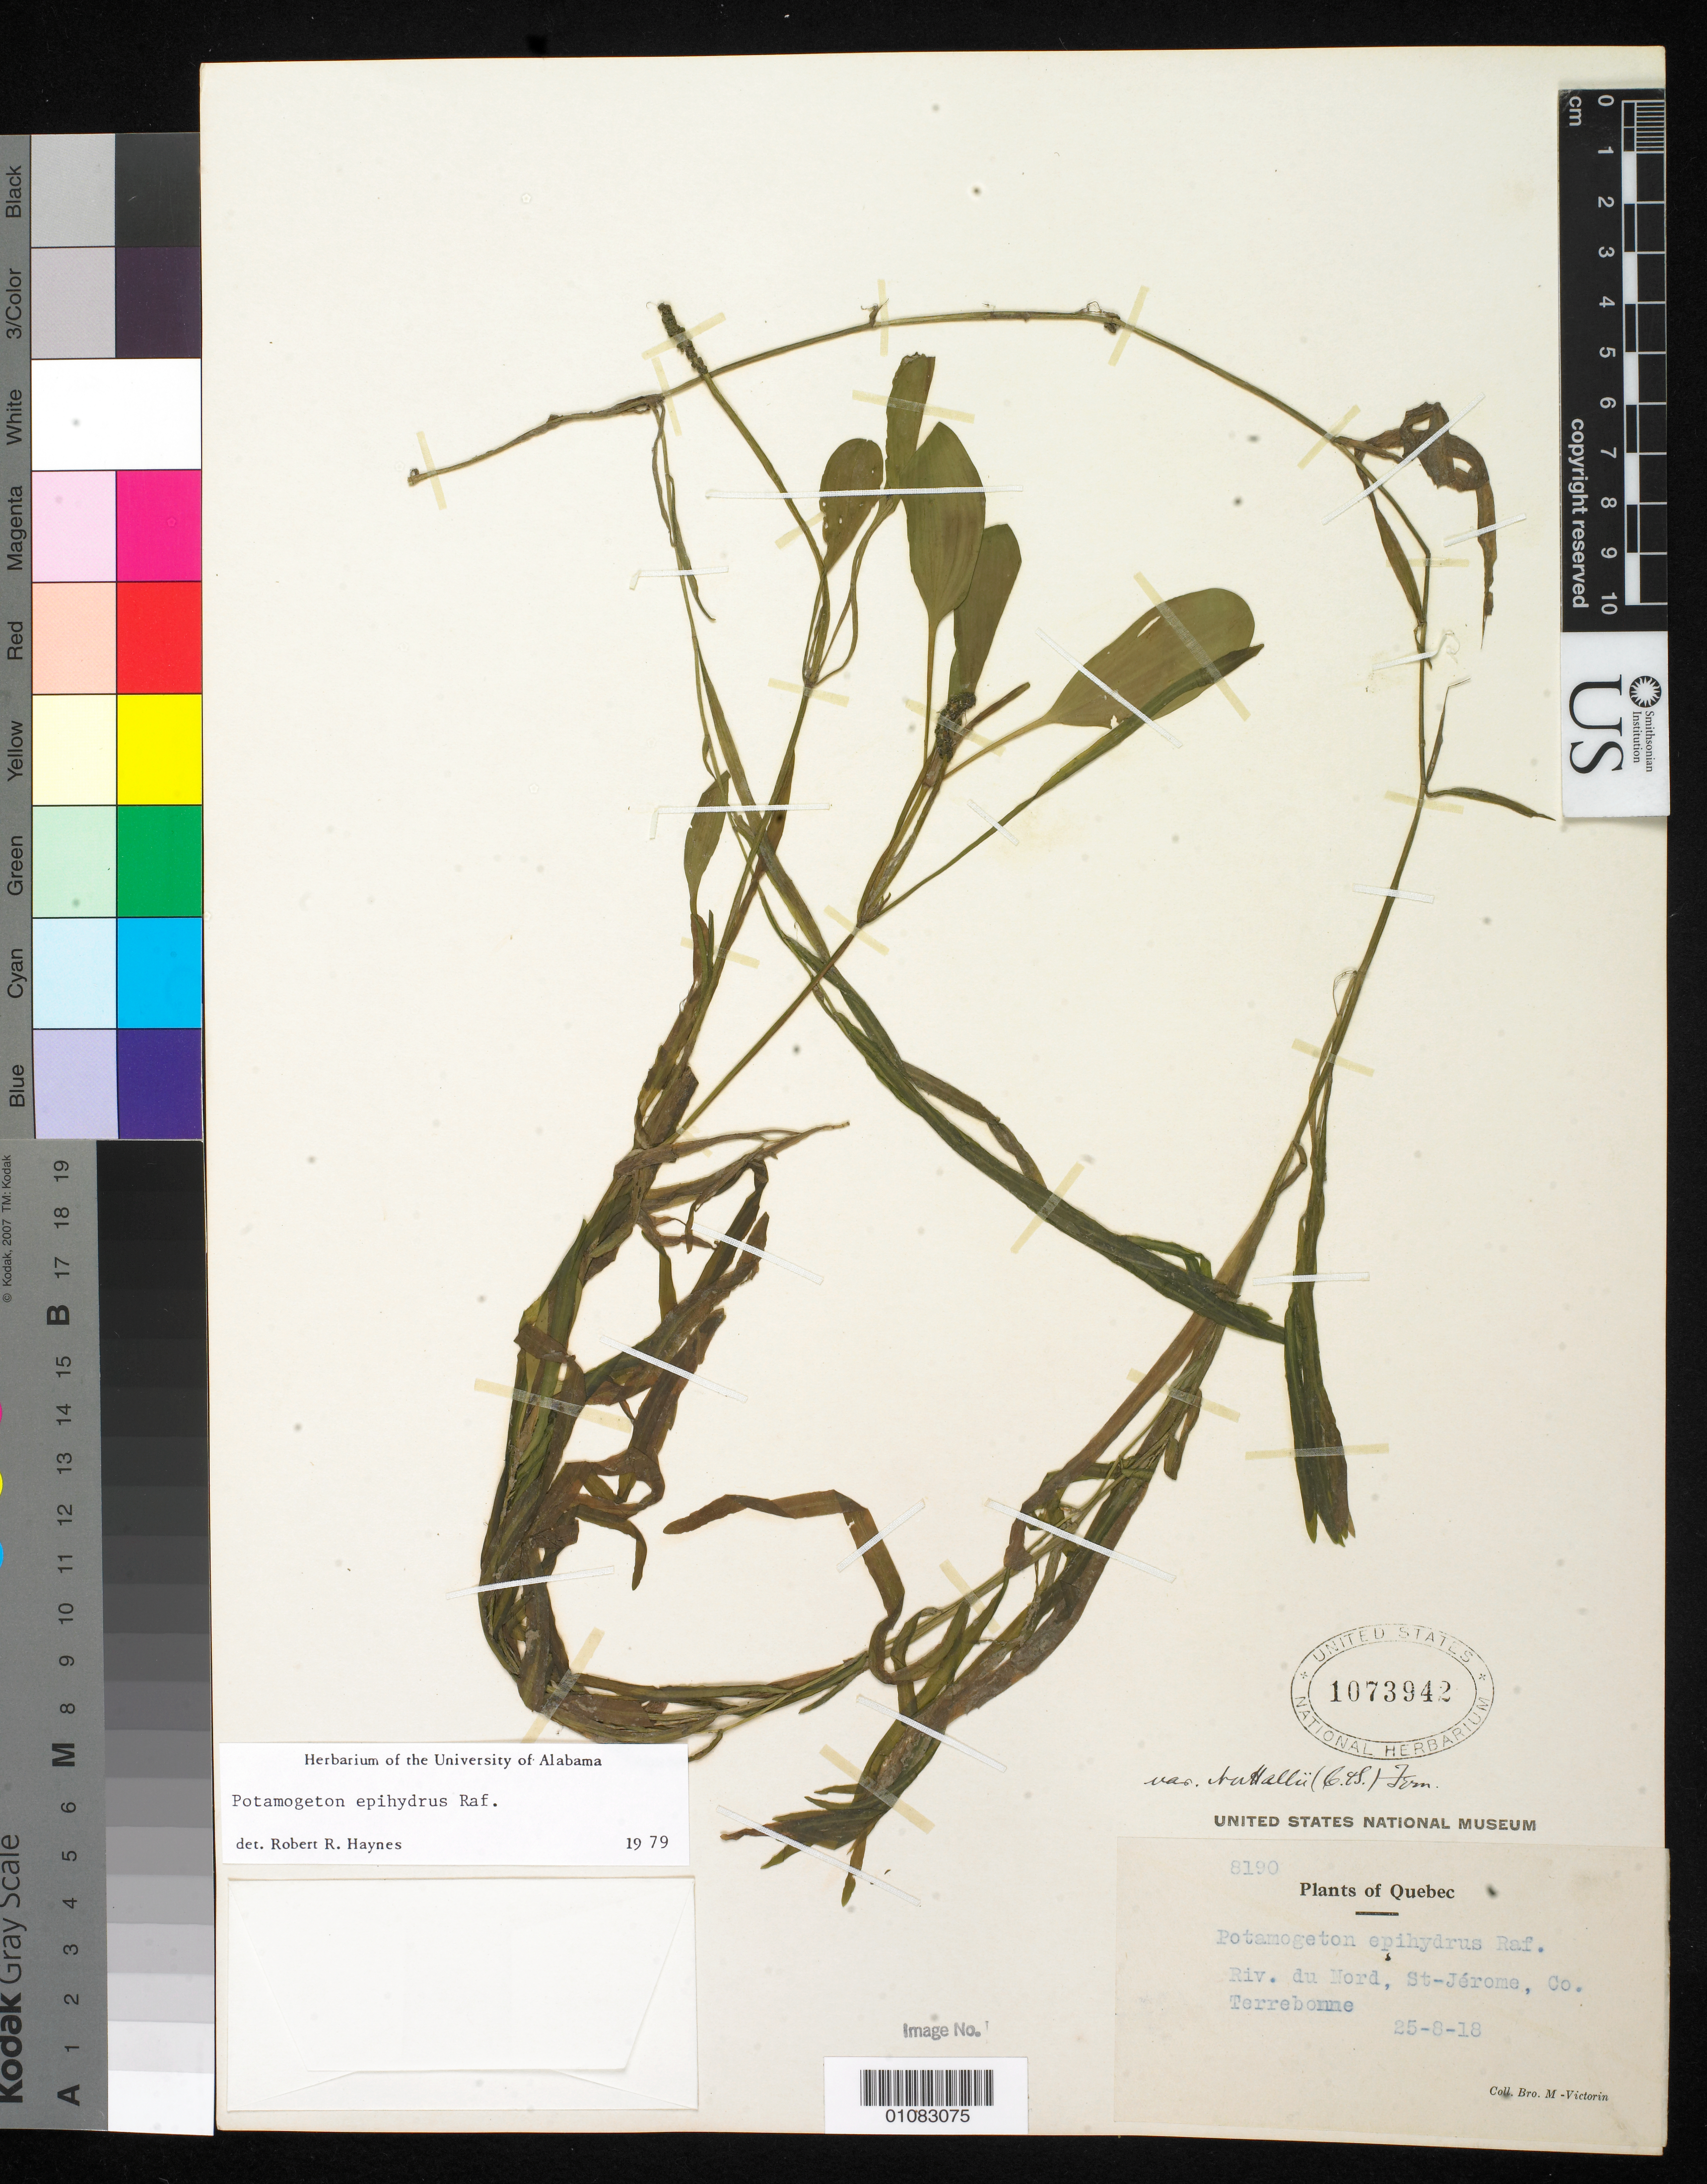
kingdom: Plantae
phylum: Tracheophyta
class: Liliopsida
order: Alismatales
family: Potamogetonaceae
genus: Potamogeton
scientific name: Potamogeton epihydrus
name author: Raf.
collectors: Fr. Marie-Victorin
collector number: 8190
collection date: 1918-08-25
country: Canada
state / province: Quebec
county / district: Terrebonne County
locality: St. Jerome, Nord River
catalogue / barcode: US 1073942